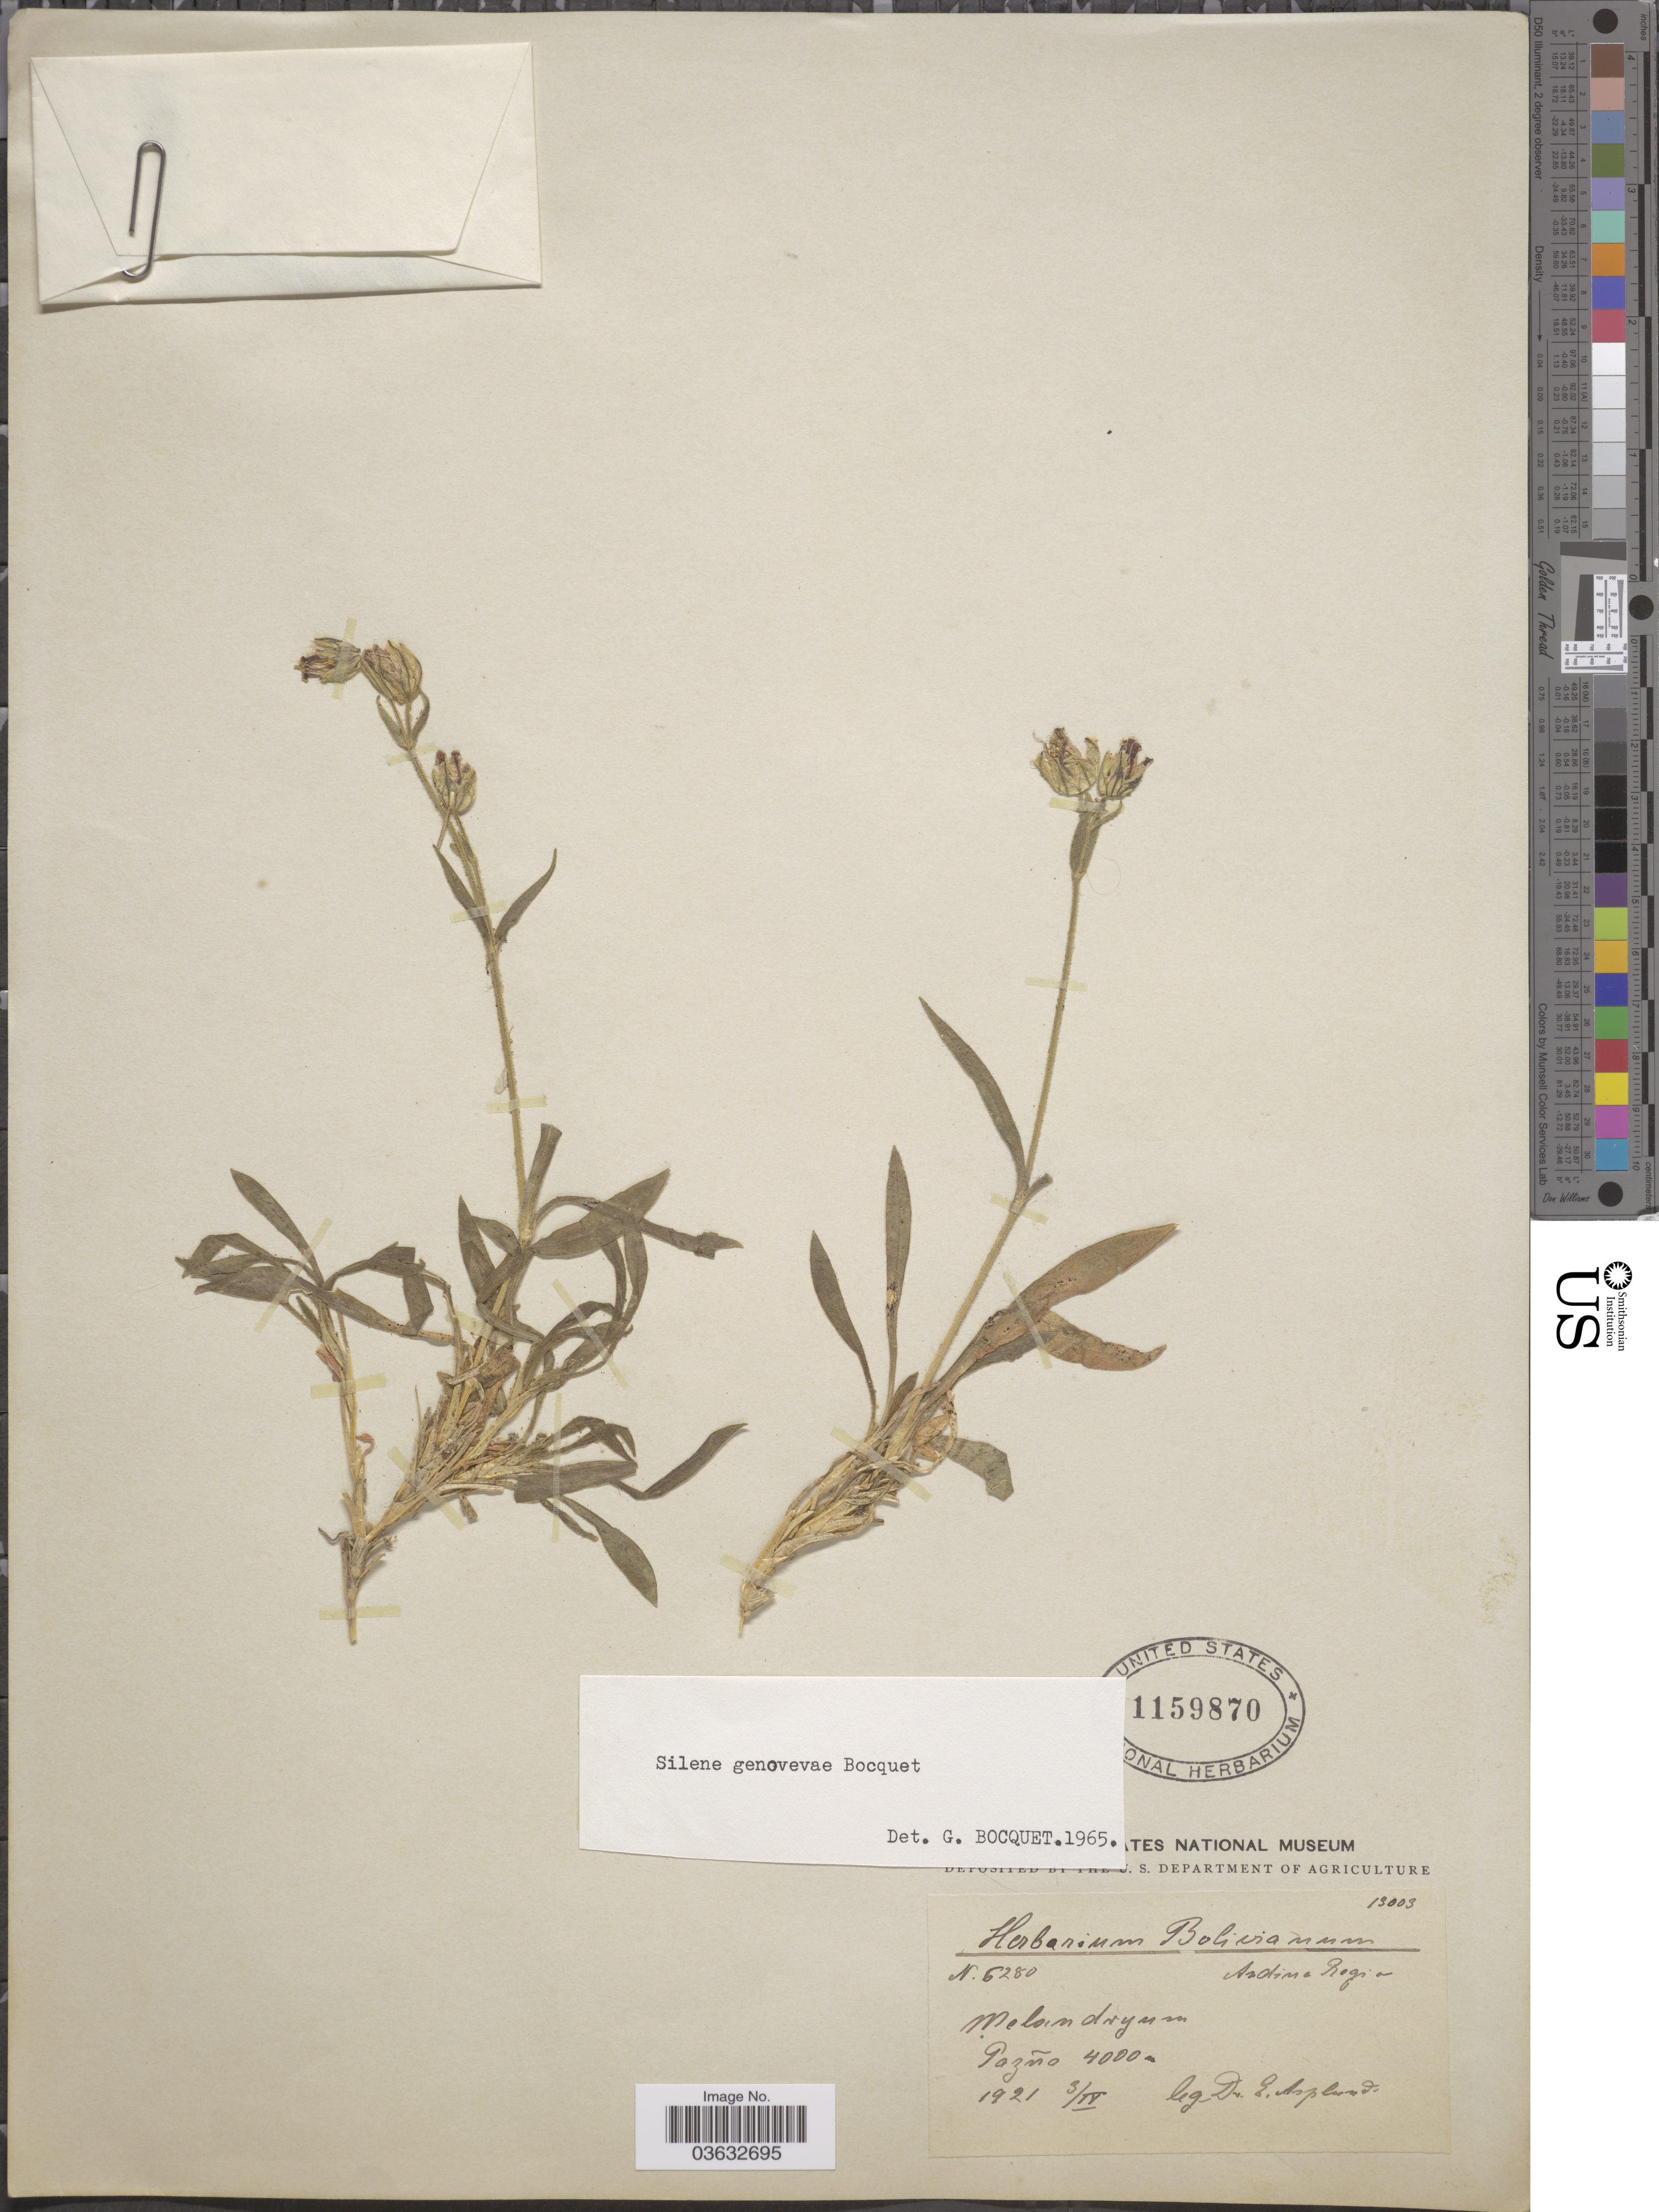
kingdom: Plantae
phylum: Tracheophyta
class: Magnoliopsida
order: Caryophyllales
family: Caryophyllaceae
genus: Silene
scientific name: Silene genovevae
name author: Bocquet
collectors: E. Asplund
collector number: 6280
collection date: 1921-04-03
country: Bolivia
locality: Andine Region. Pazna.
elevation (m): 4000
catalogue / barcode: US 1159870